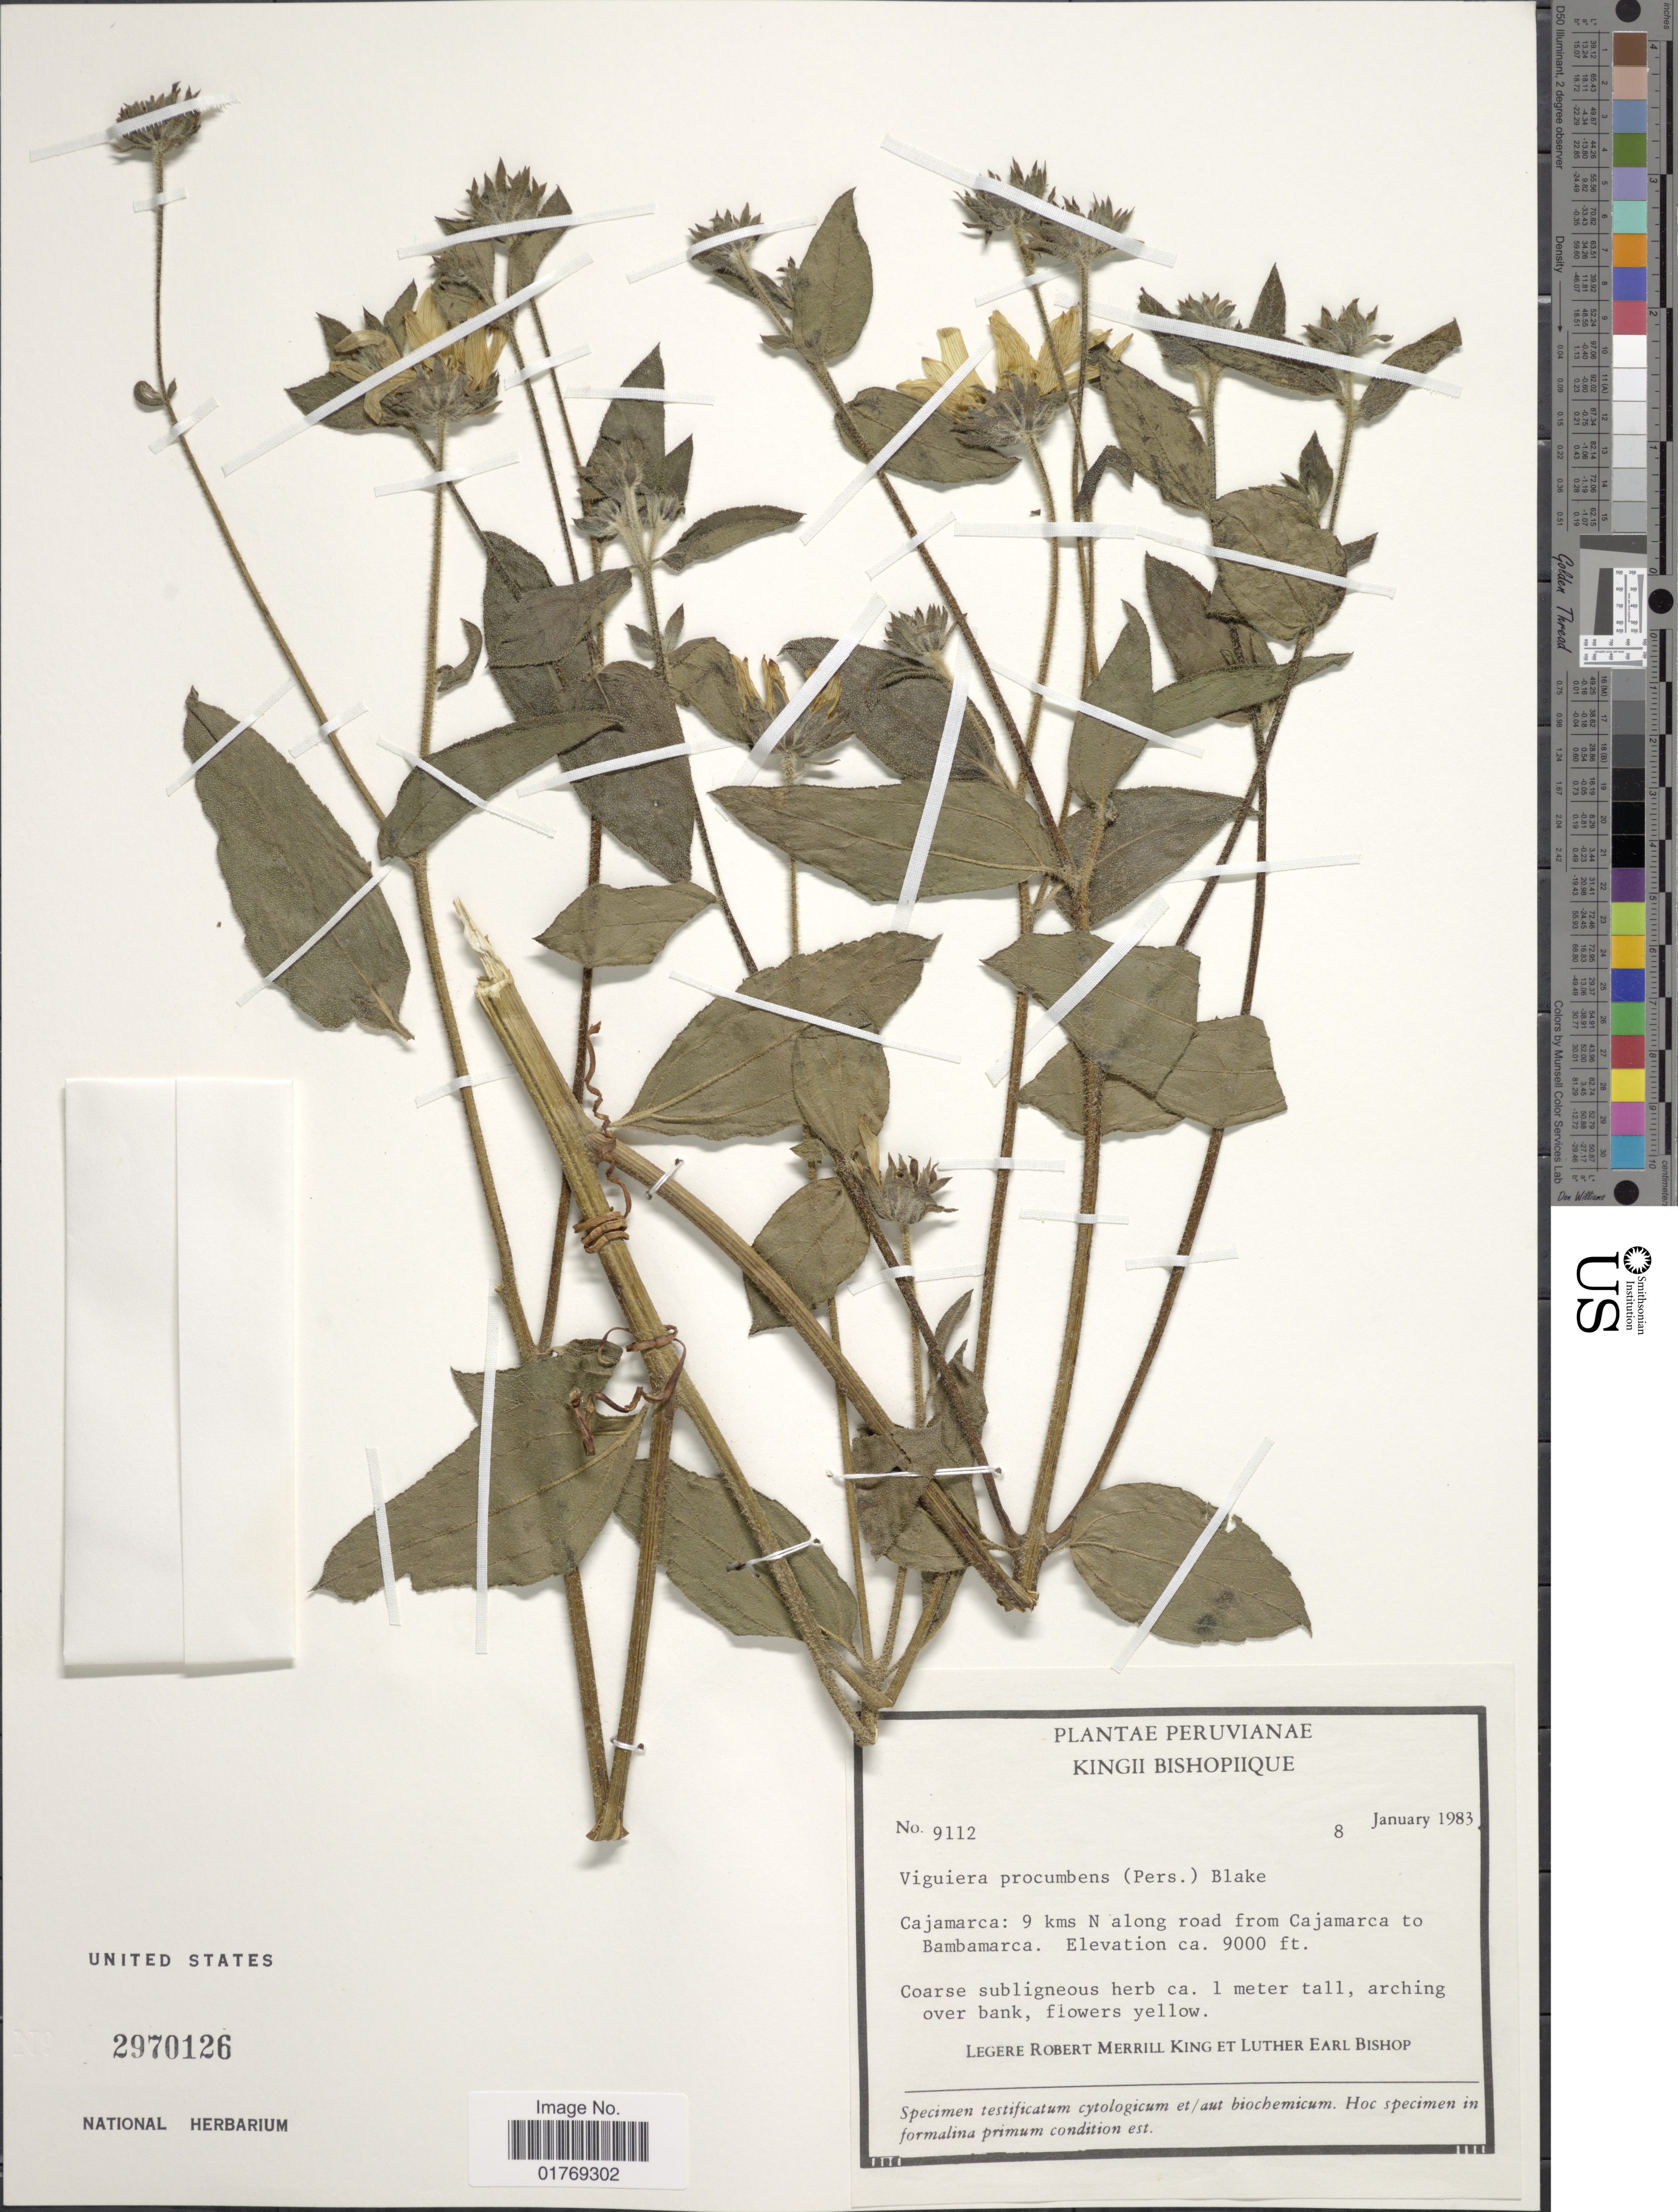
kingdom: Plantae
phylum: Tracheophyta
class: Magnoliopsida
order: Asterales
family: Asteraceae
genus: Viguiera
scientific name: Viguiera sp.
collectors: R. M. King & L. E. Bishop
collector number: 9112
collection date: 1983-01-08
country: Peru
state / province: Cajamarca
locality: Cajamarca: 9 kms N along road from Cajamarca to Bambamarca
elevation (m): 2743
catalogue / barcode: US 2970126